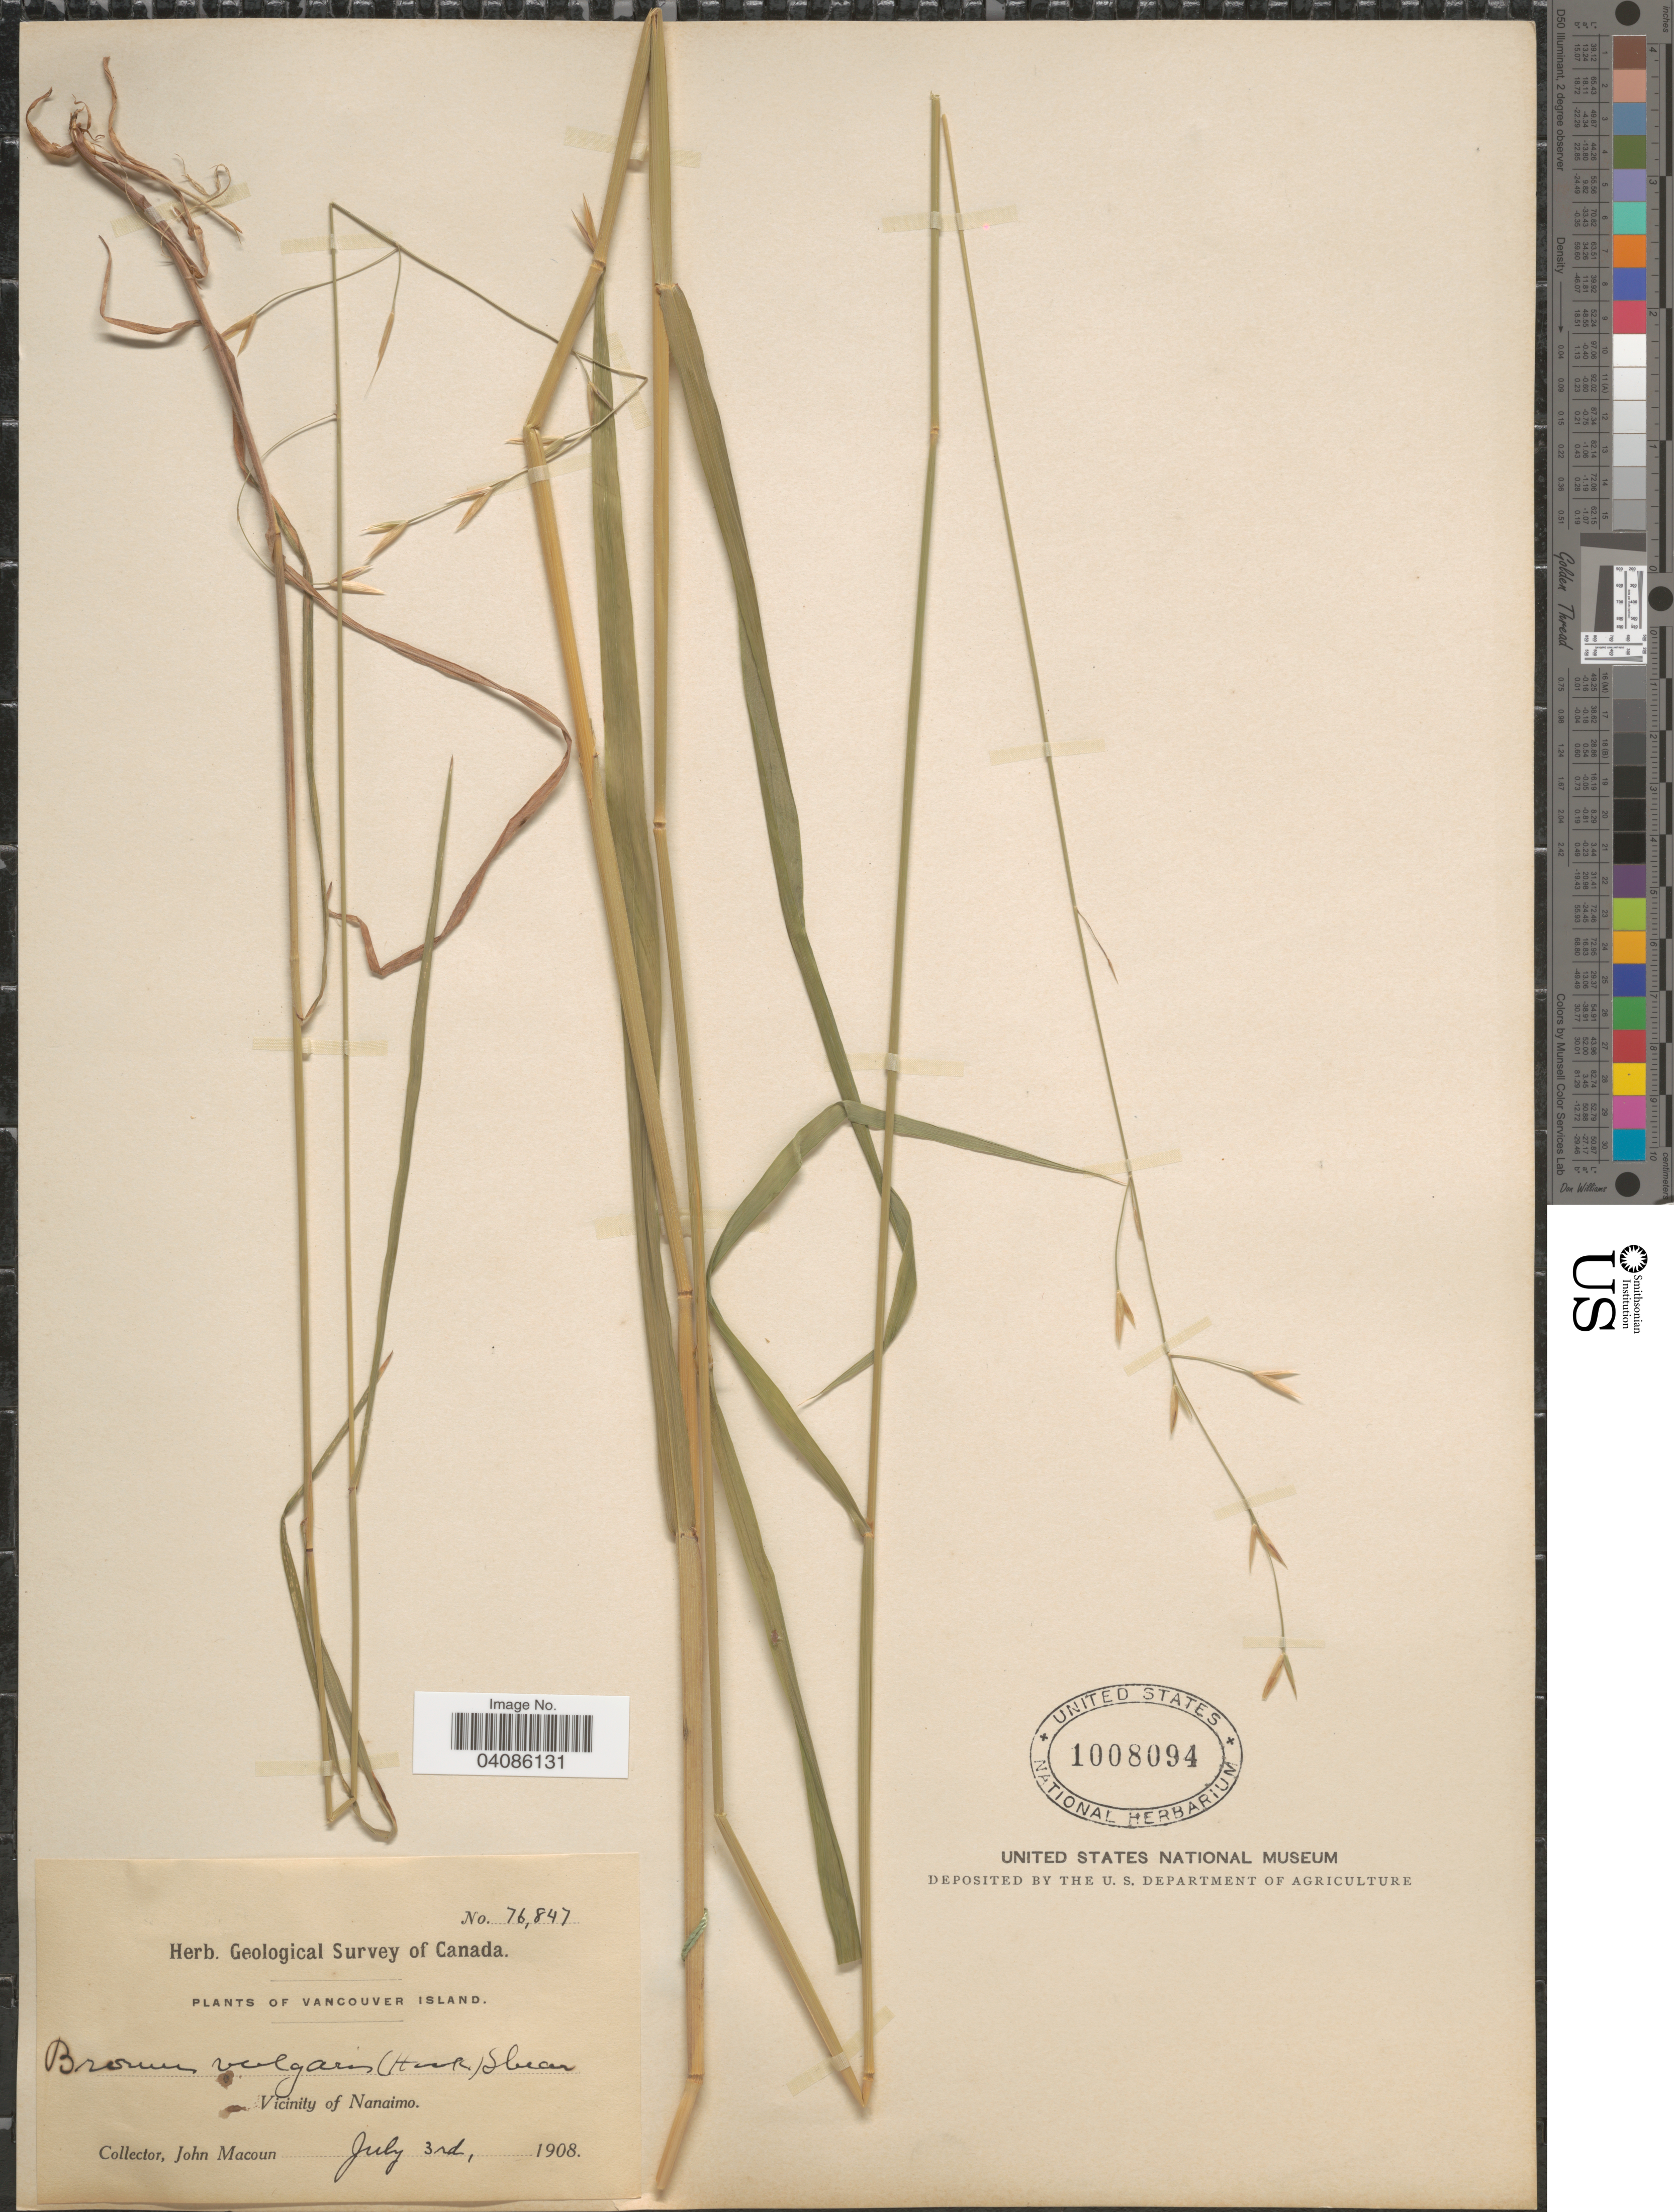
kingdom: Plantae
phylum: Tracheophyta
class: Liliopsida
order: Poales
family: Poaceae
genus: Bromus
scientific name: Bromus vulgaris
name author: (Hook.) Shear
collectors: J. Macoun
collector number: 76847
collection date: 1908-07-03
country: Canada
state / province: British Columbia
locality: Geological Survey of Canada. Vancouver Island. Vicinity of Nanaimo.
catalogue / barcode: US 1008094